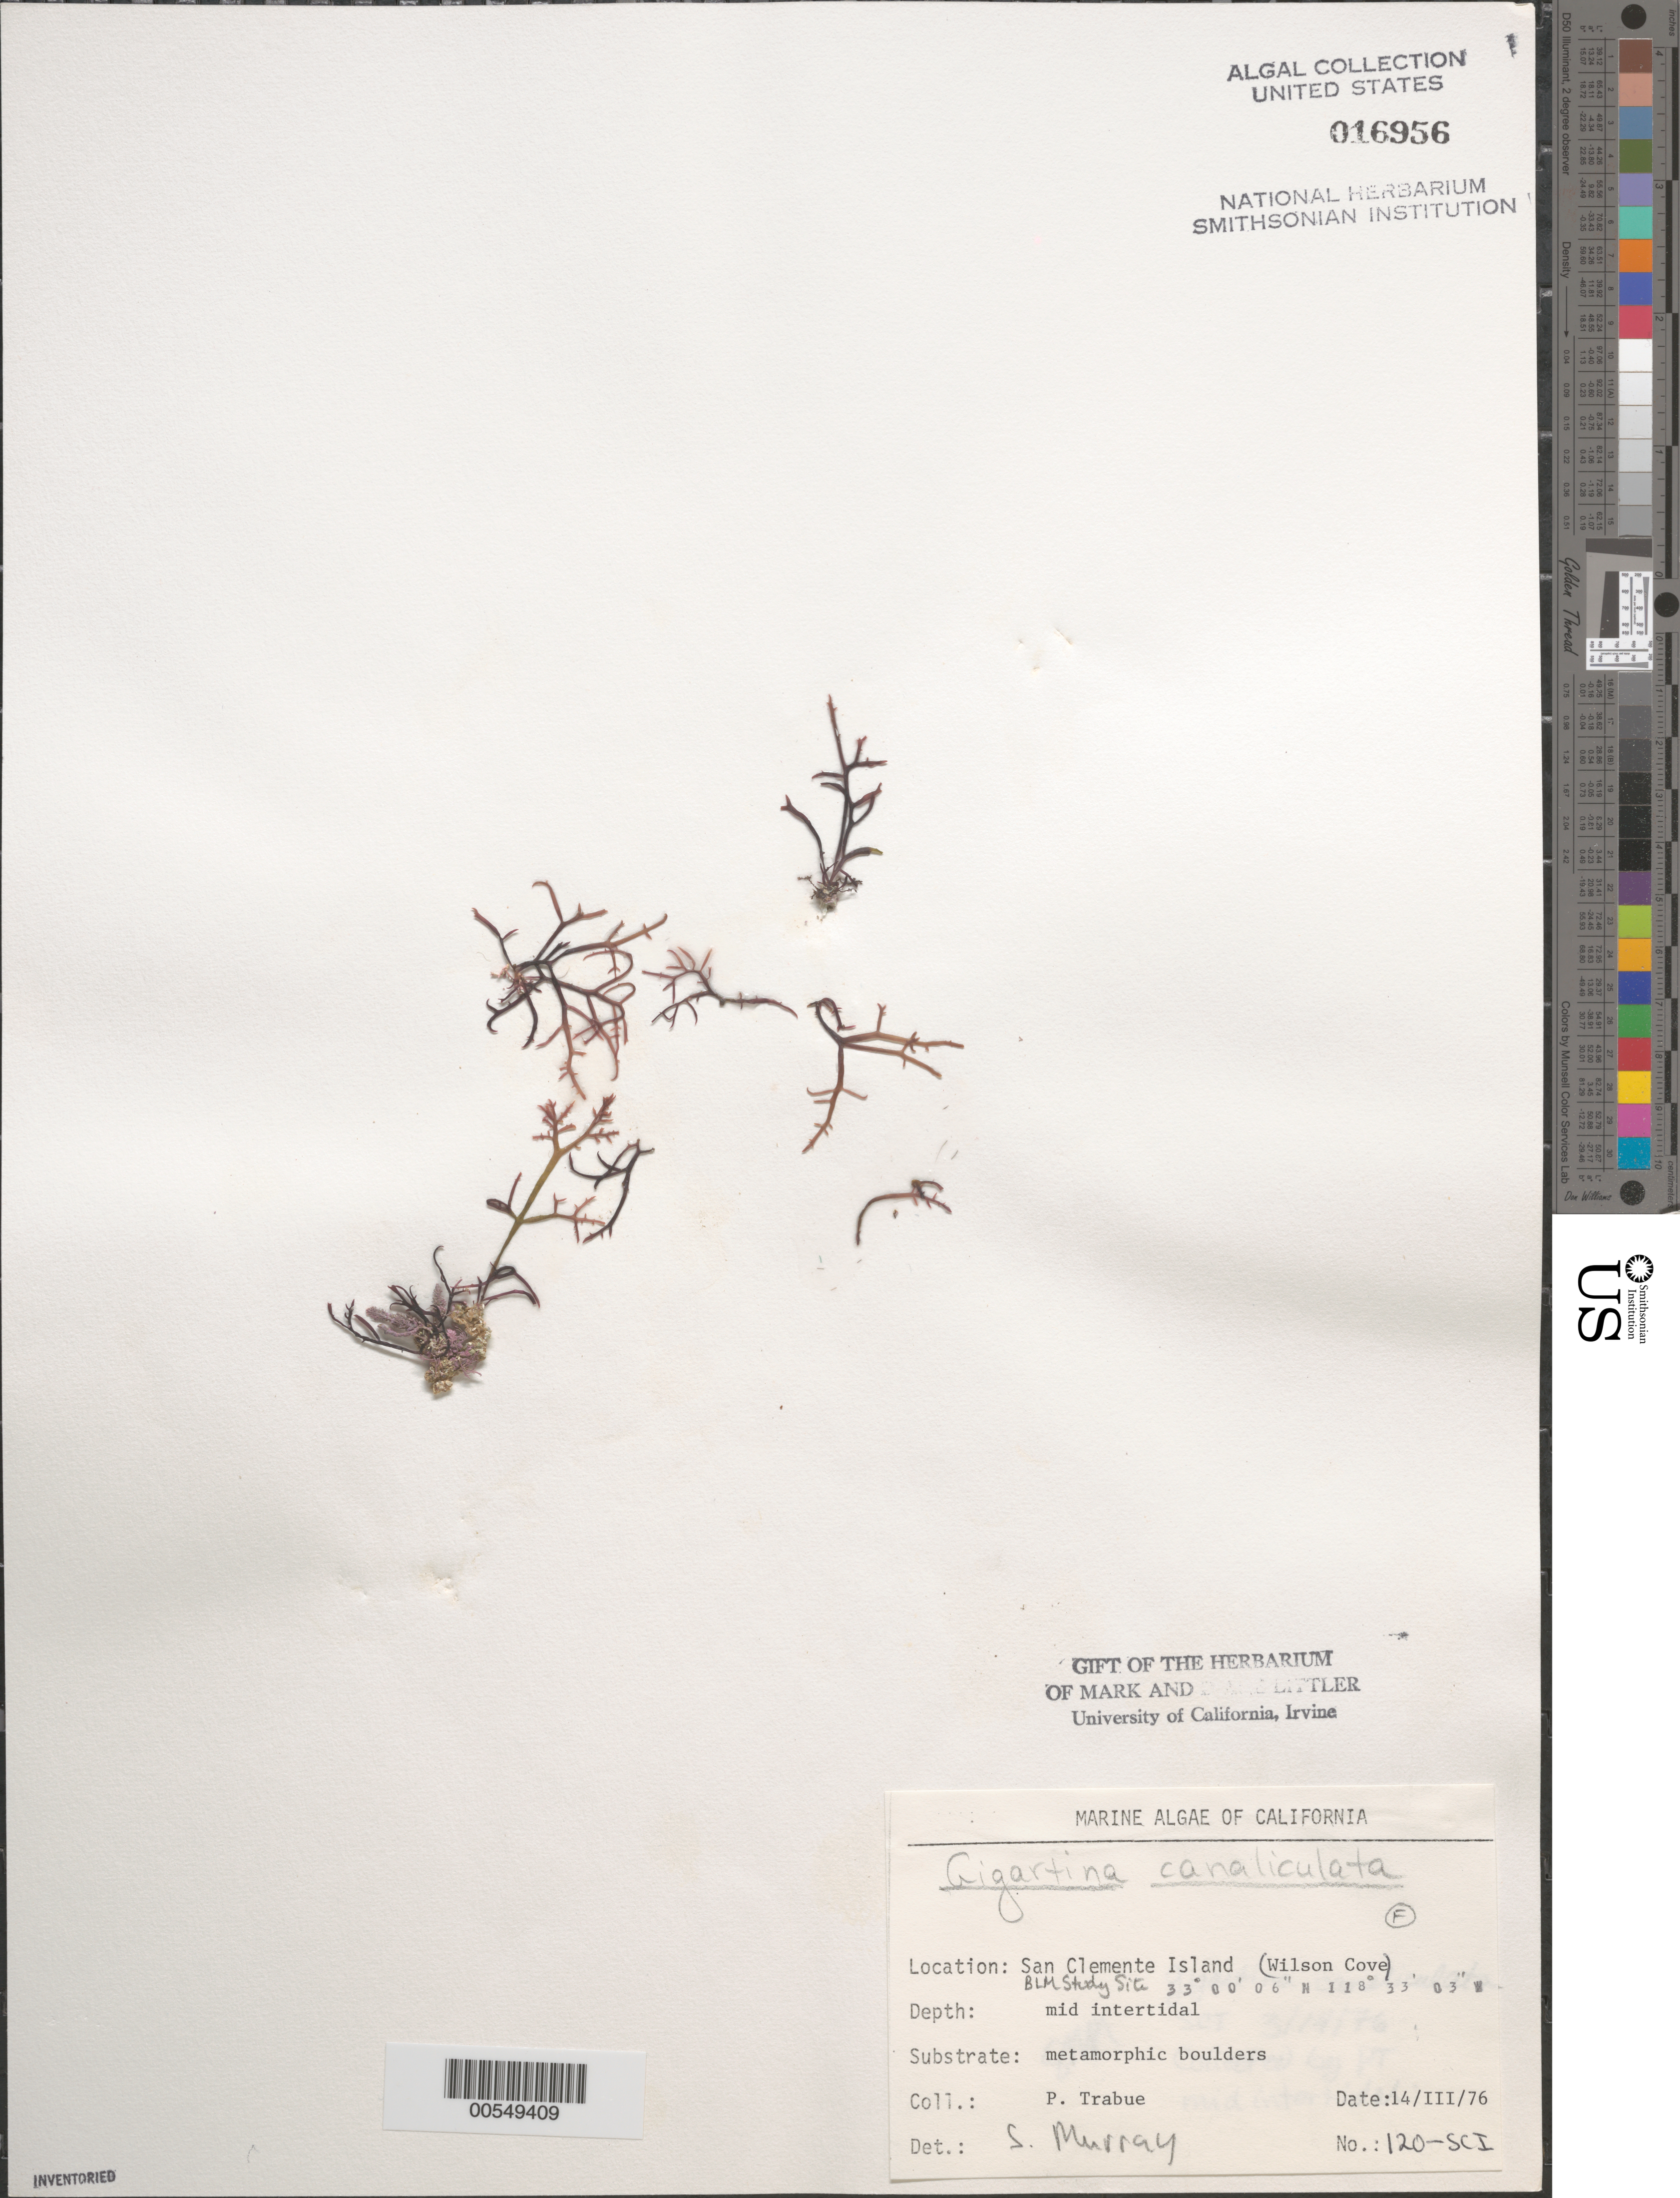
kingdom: Plantae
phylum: Rhodophyta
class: Florideophyceae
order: Gigartinales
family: Gigartinaceae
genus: Chondracanthus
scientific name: Chondracanthus canaliculatus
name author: (Harv.) Guiry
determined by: Algae name updating Project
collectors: P. J. Trabue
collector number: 120-SCI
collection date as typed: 14 Mar 1976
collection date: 1976-03-14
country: United States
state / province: California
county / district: Los Angeles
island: San Clemente Island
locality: Wilson Cove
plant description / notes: BLM-SOCALBIGHT Rocky Intertidal Survey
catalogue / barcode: US 16956